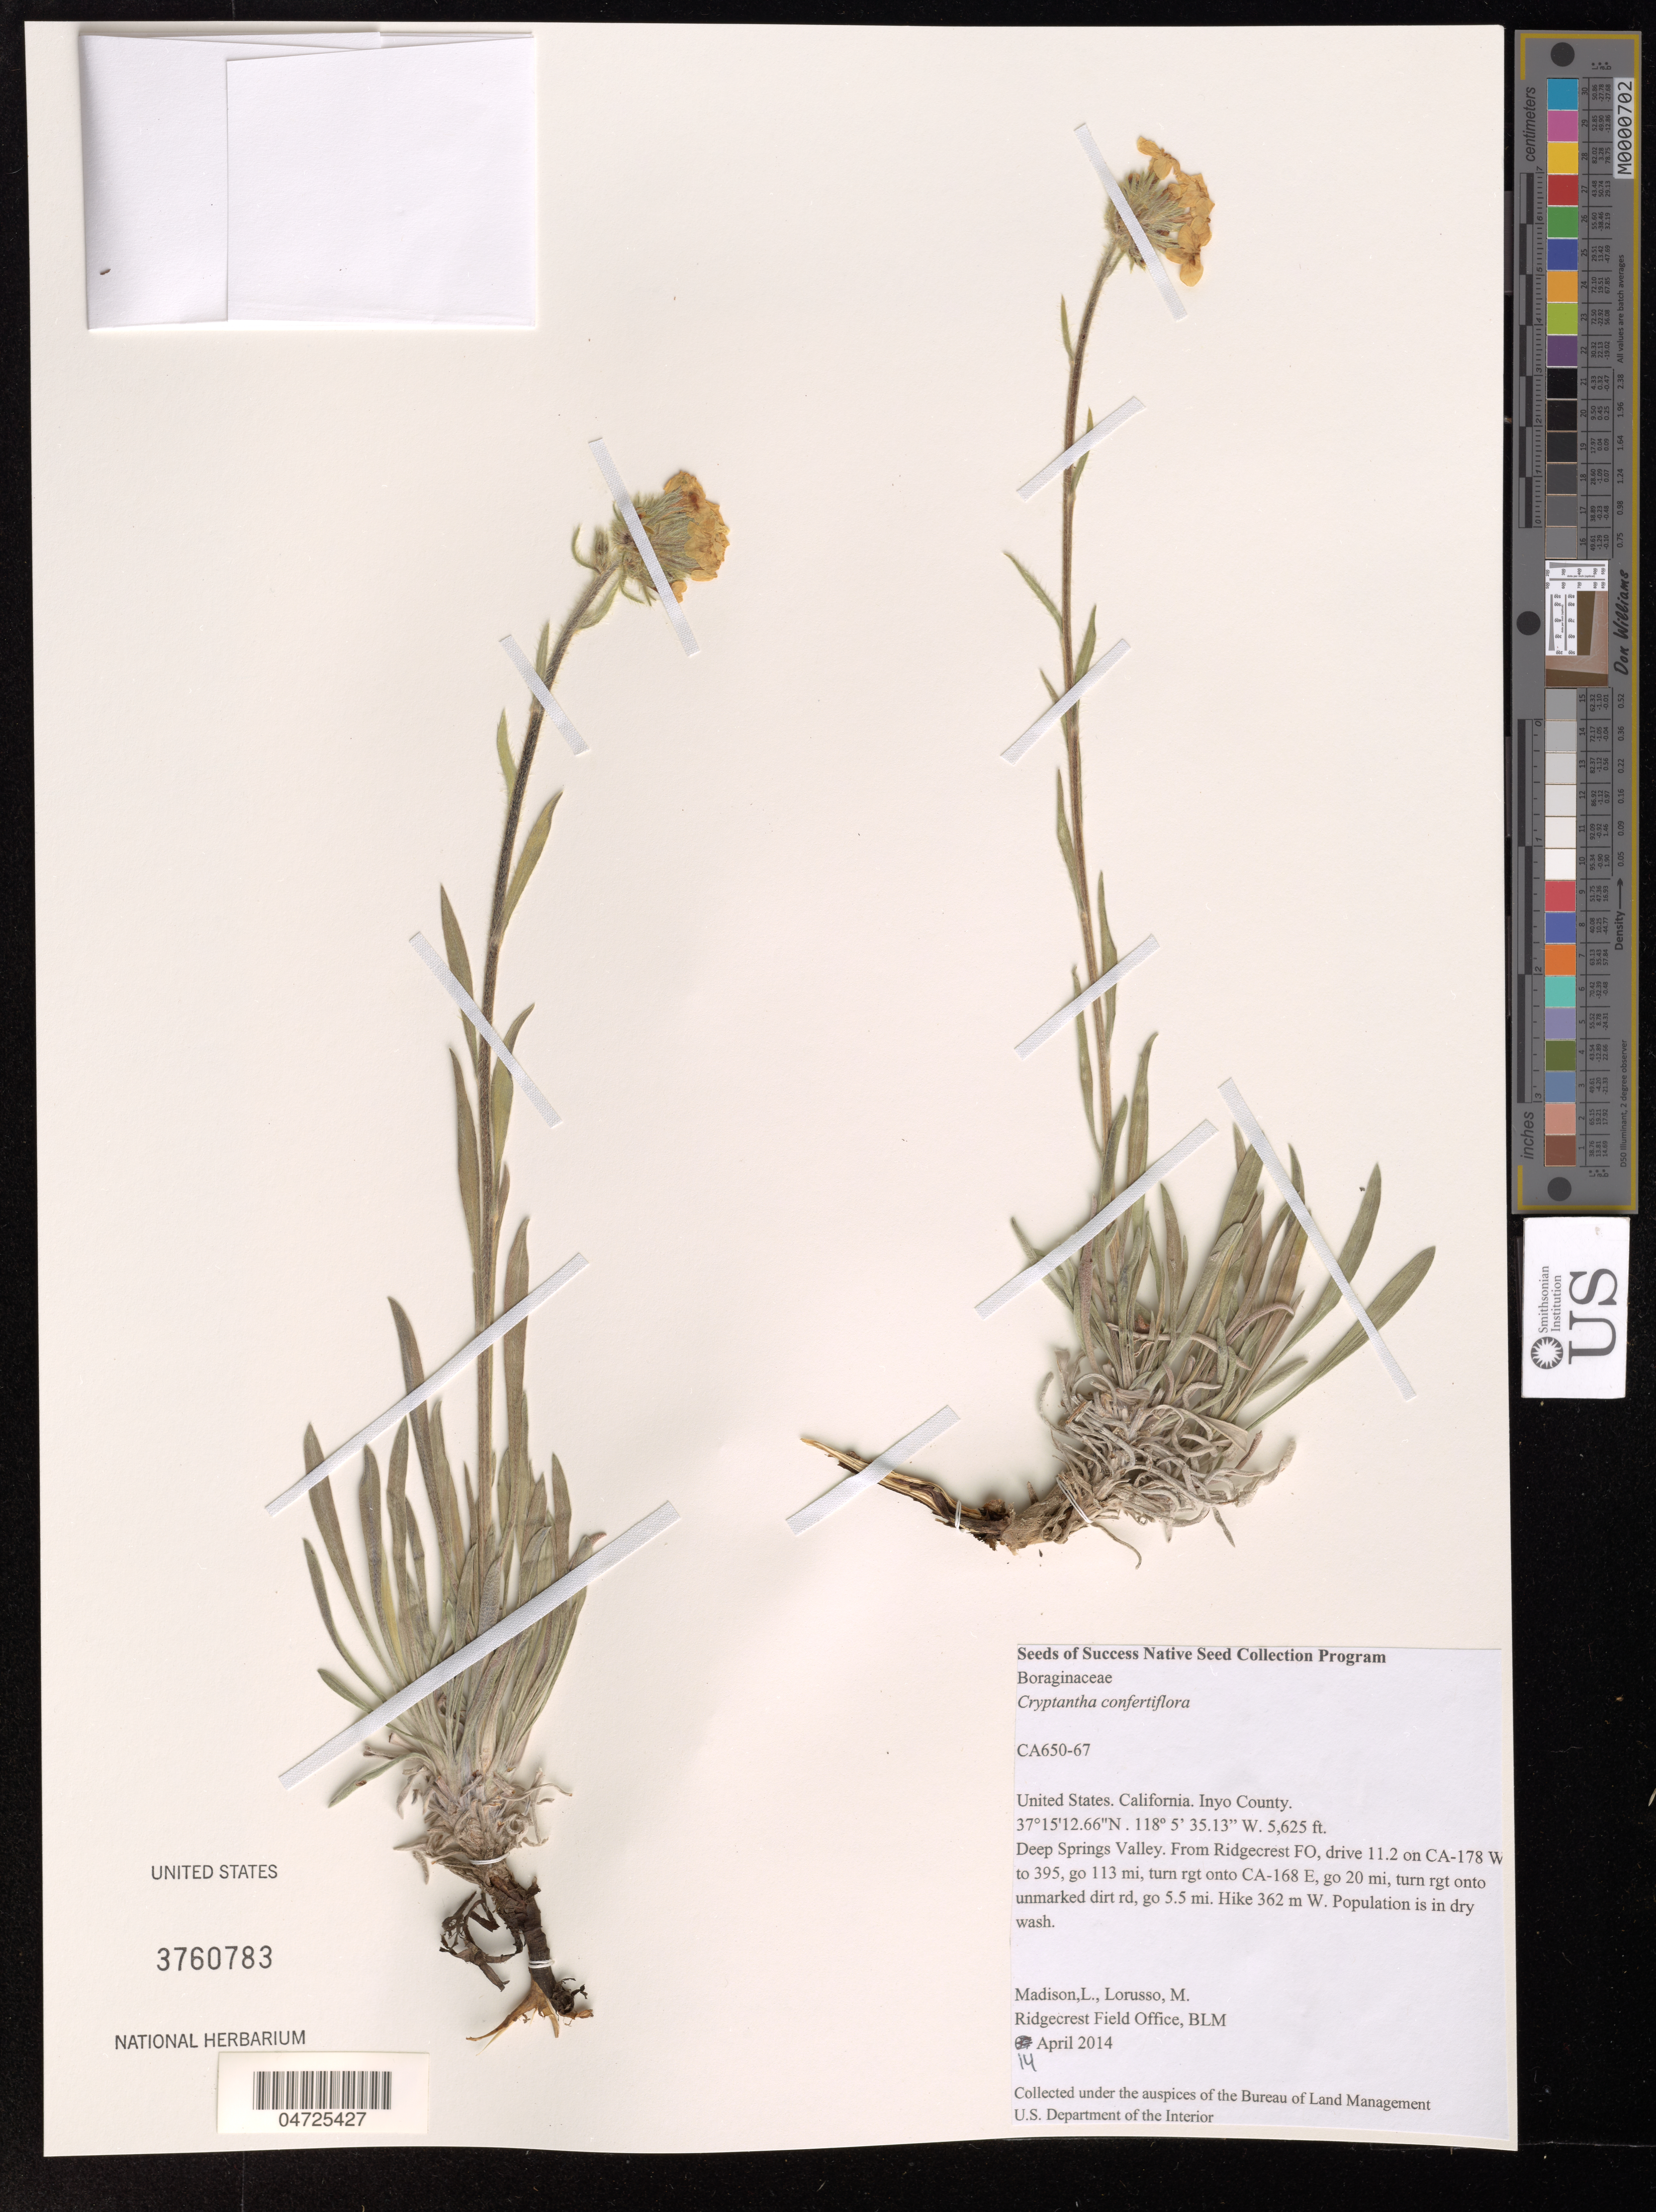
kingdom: Plantae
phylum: Tracheophyta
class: Magnoliopsida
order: Boraginales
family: Boraginaceae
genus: Cryptantha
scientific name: Cryptantha confertiflora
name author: (Greene) Payson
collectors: L. Madison & M. Lorusso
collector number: CA650-67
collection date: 2014-04-14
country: United States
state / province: California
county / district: Inyo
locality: Inyo County. Deep Springs Valley. From Ridgecrest FO, drive 11.2 on CA-178 W to 395, go 113 mi, turn rgt onto CA-168 E, go 20 mi, turn rgt onto unmarked dirt rd, go 5.5 mi. Hike 362 m W.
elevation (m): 1714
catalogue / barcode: US 3760783